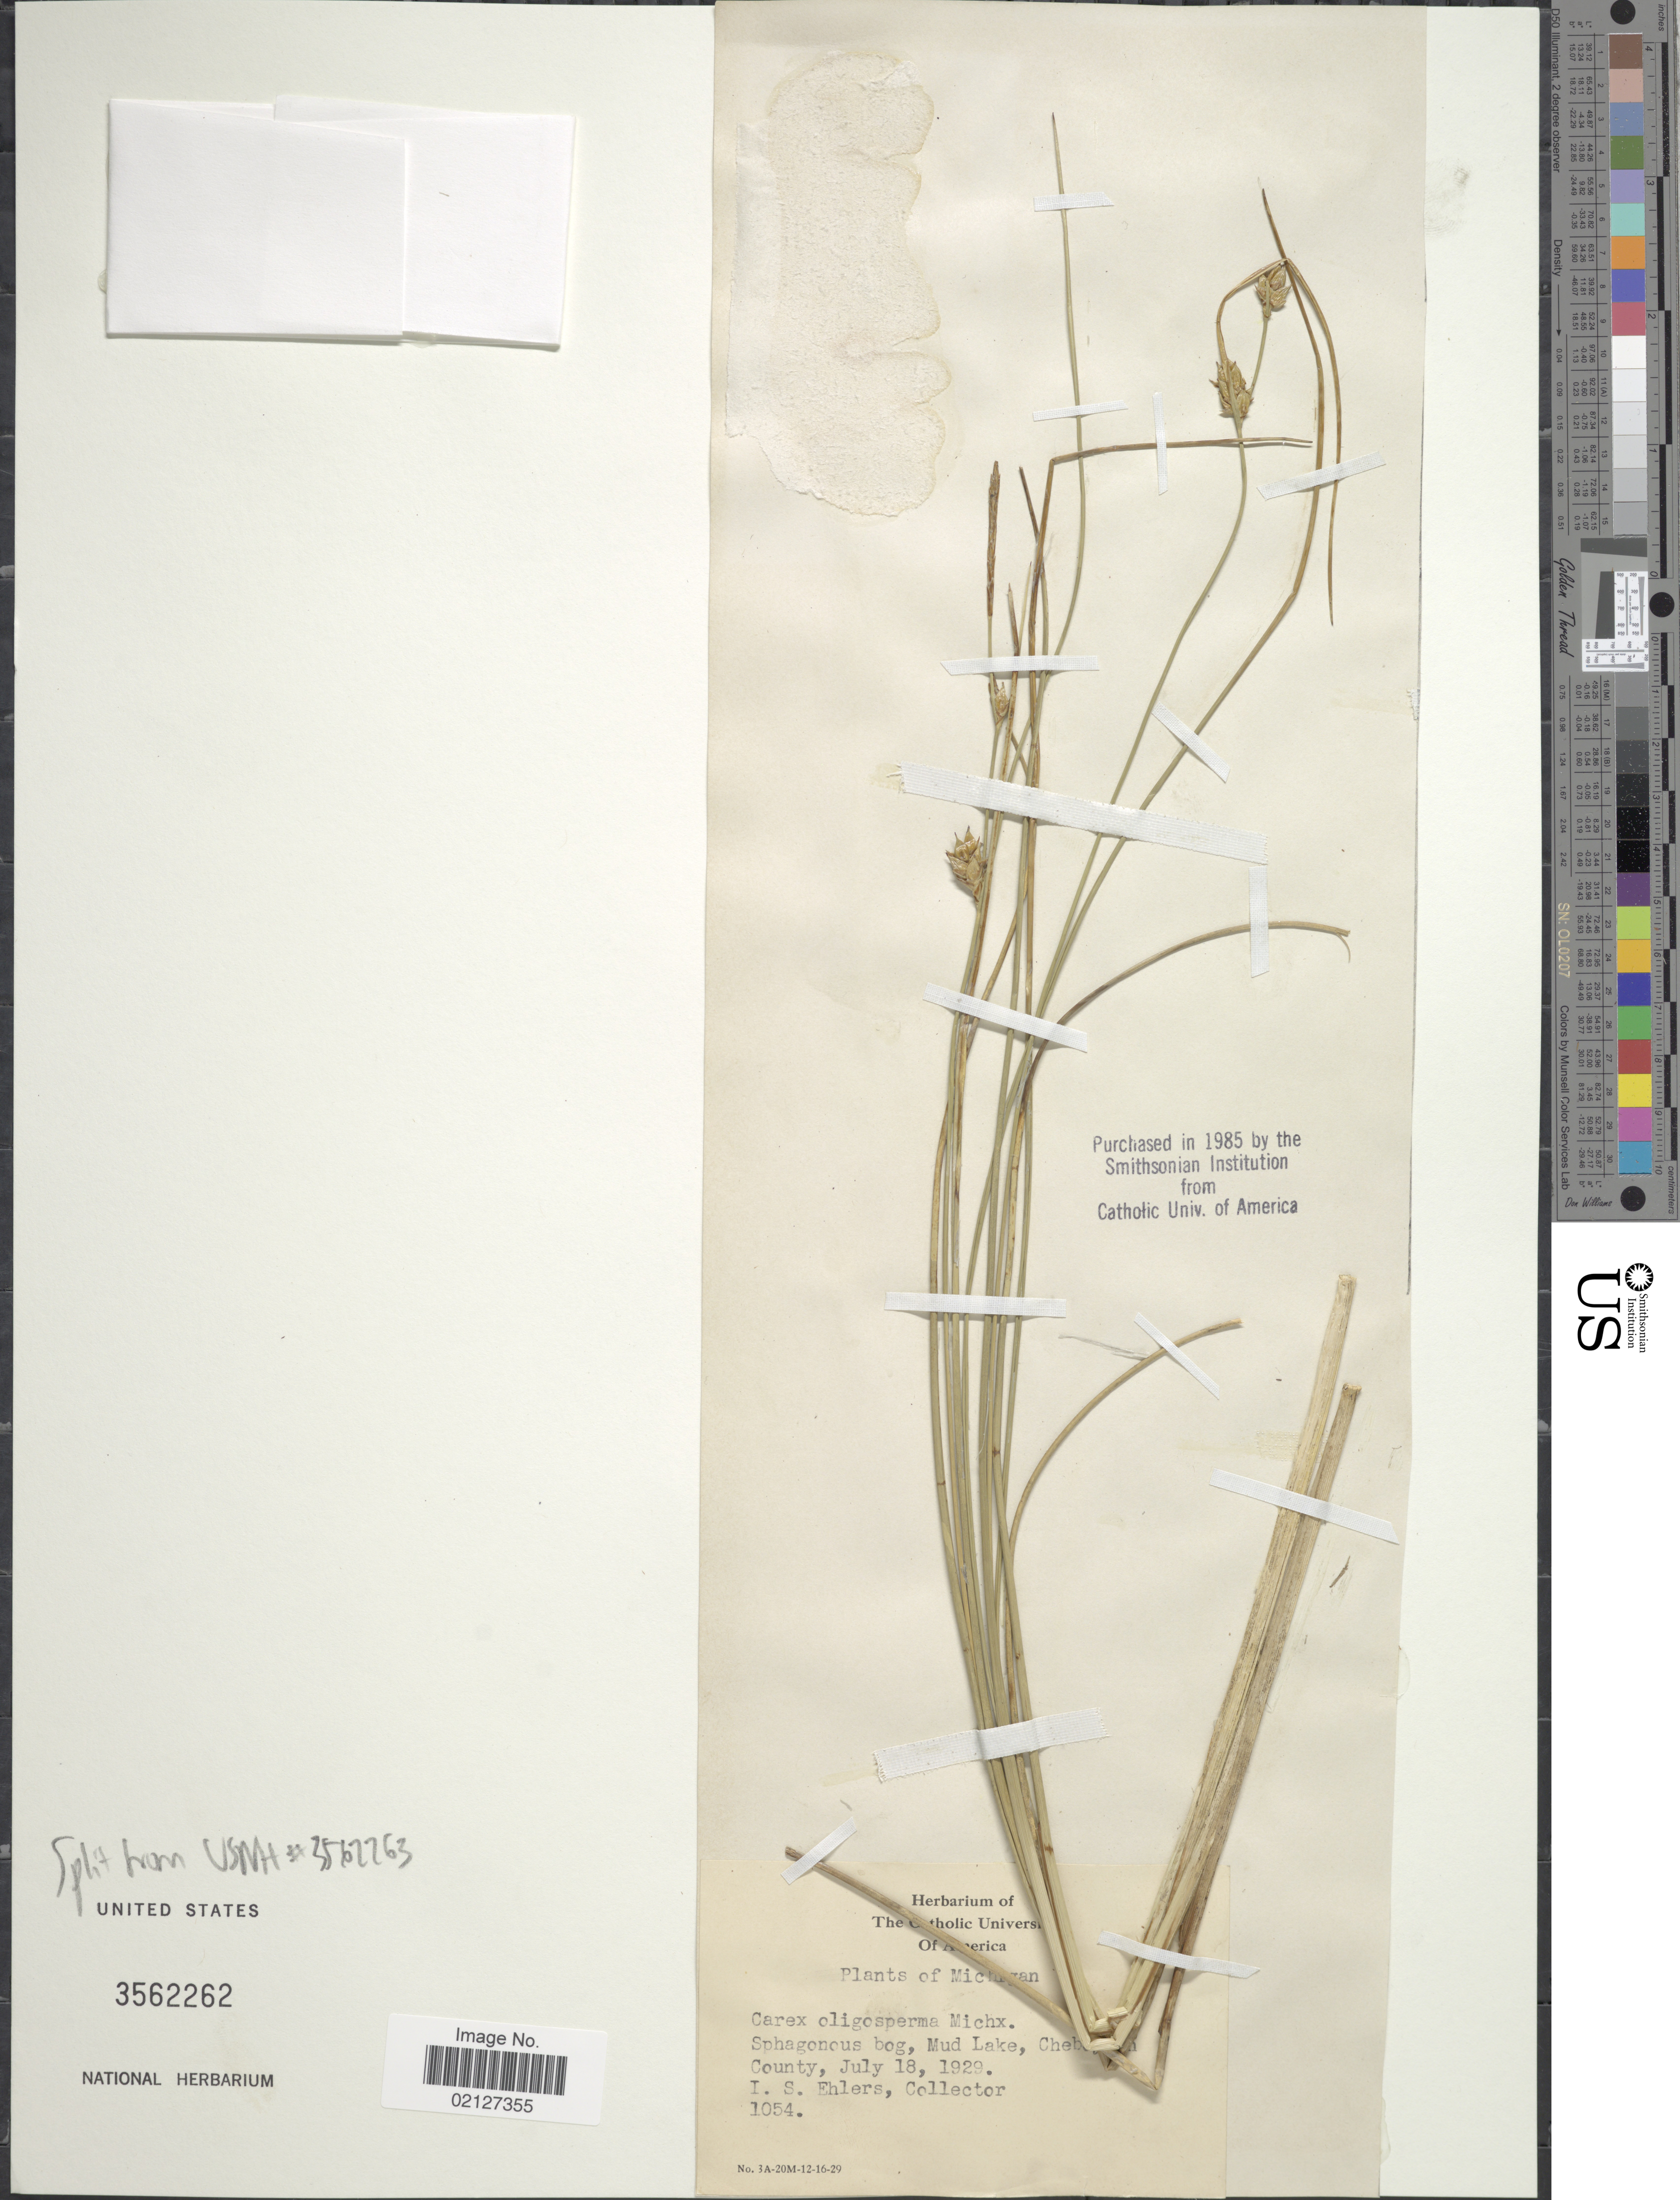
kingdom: Plantae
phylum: Tracheophyta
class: Liliopsida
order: Poales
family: Cyperaceae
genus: Carex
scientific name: Carex oligosperma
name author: Michx.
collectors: I. Ehlers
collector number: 1054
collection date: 1929-07-18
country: United States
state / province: Michigan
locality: Sphagnous bog, Mud Lake, Cheboygan County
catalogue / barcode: US 3562262